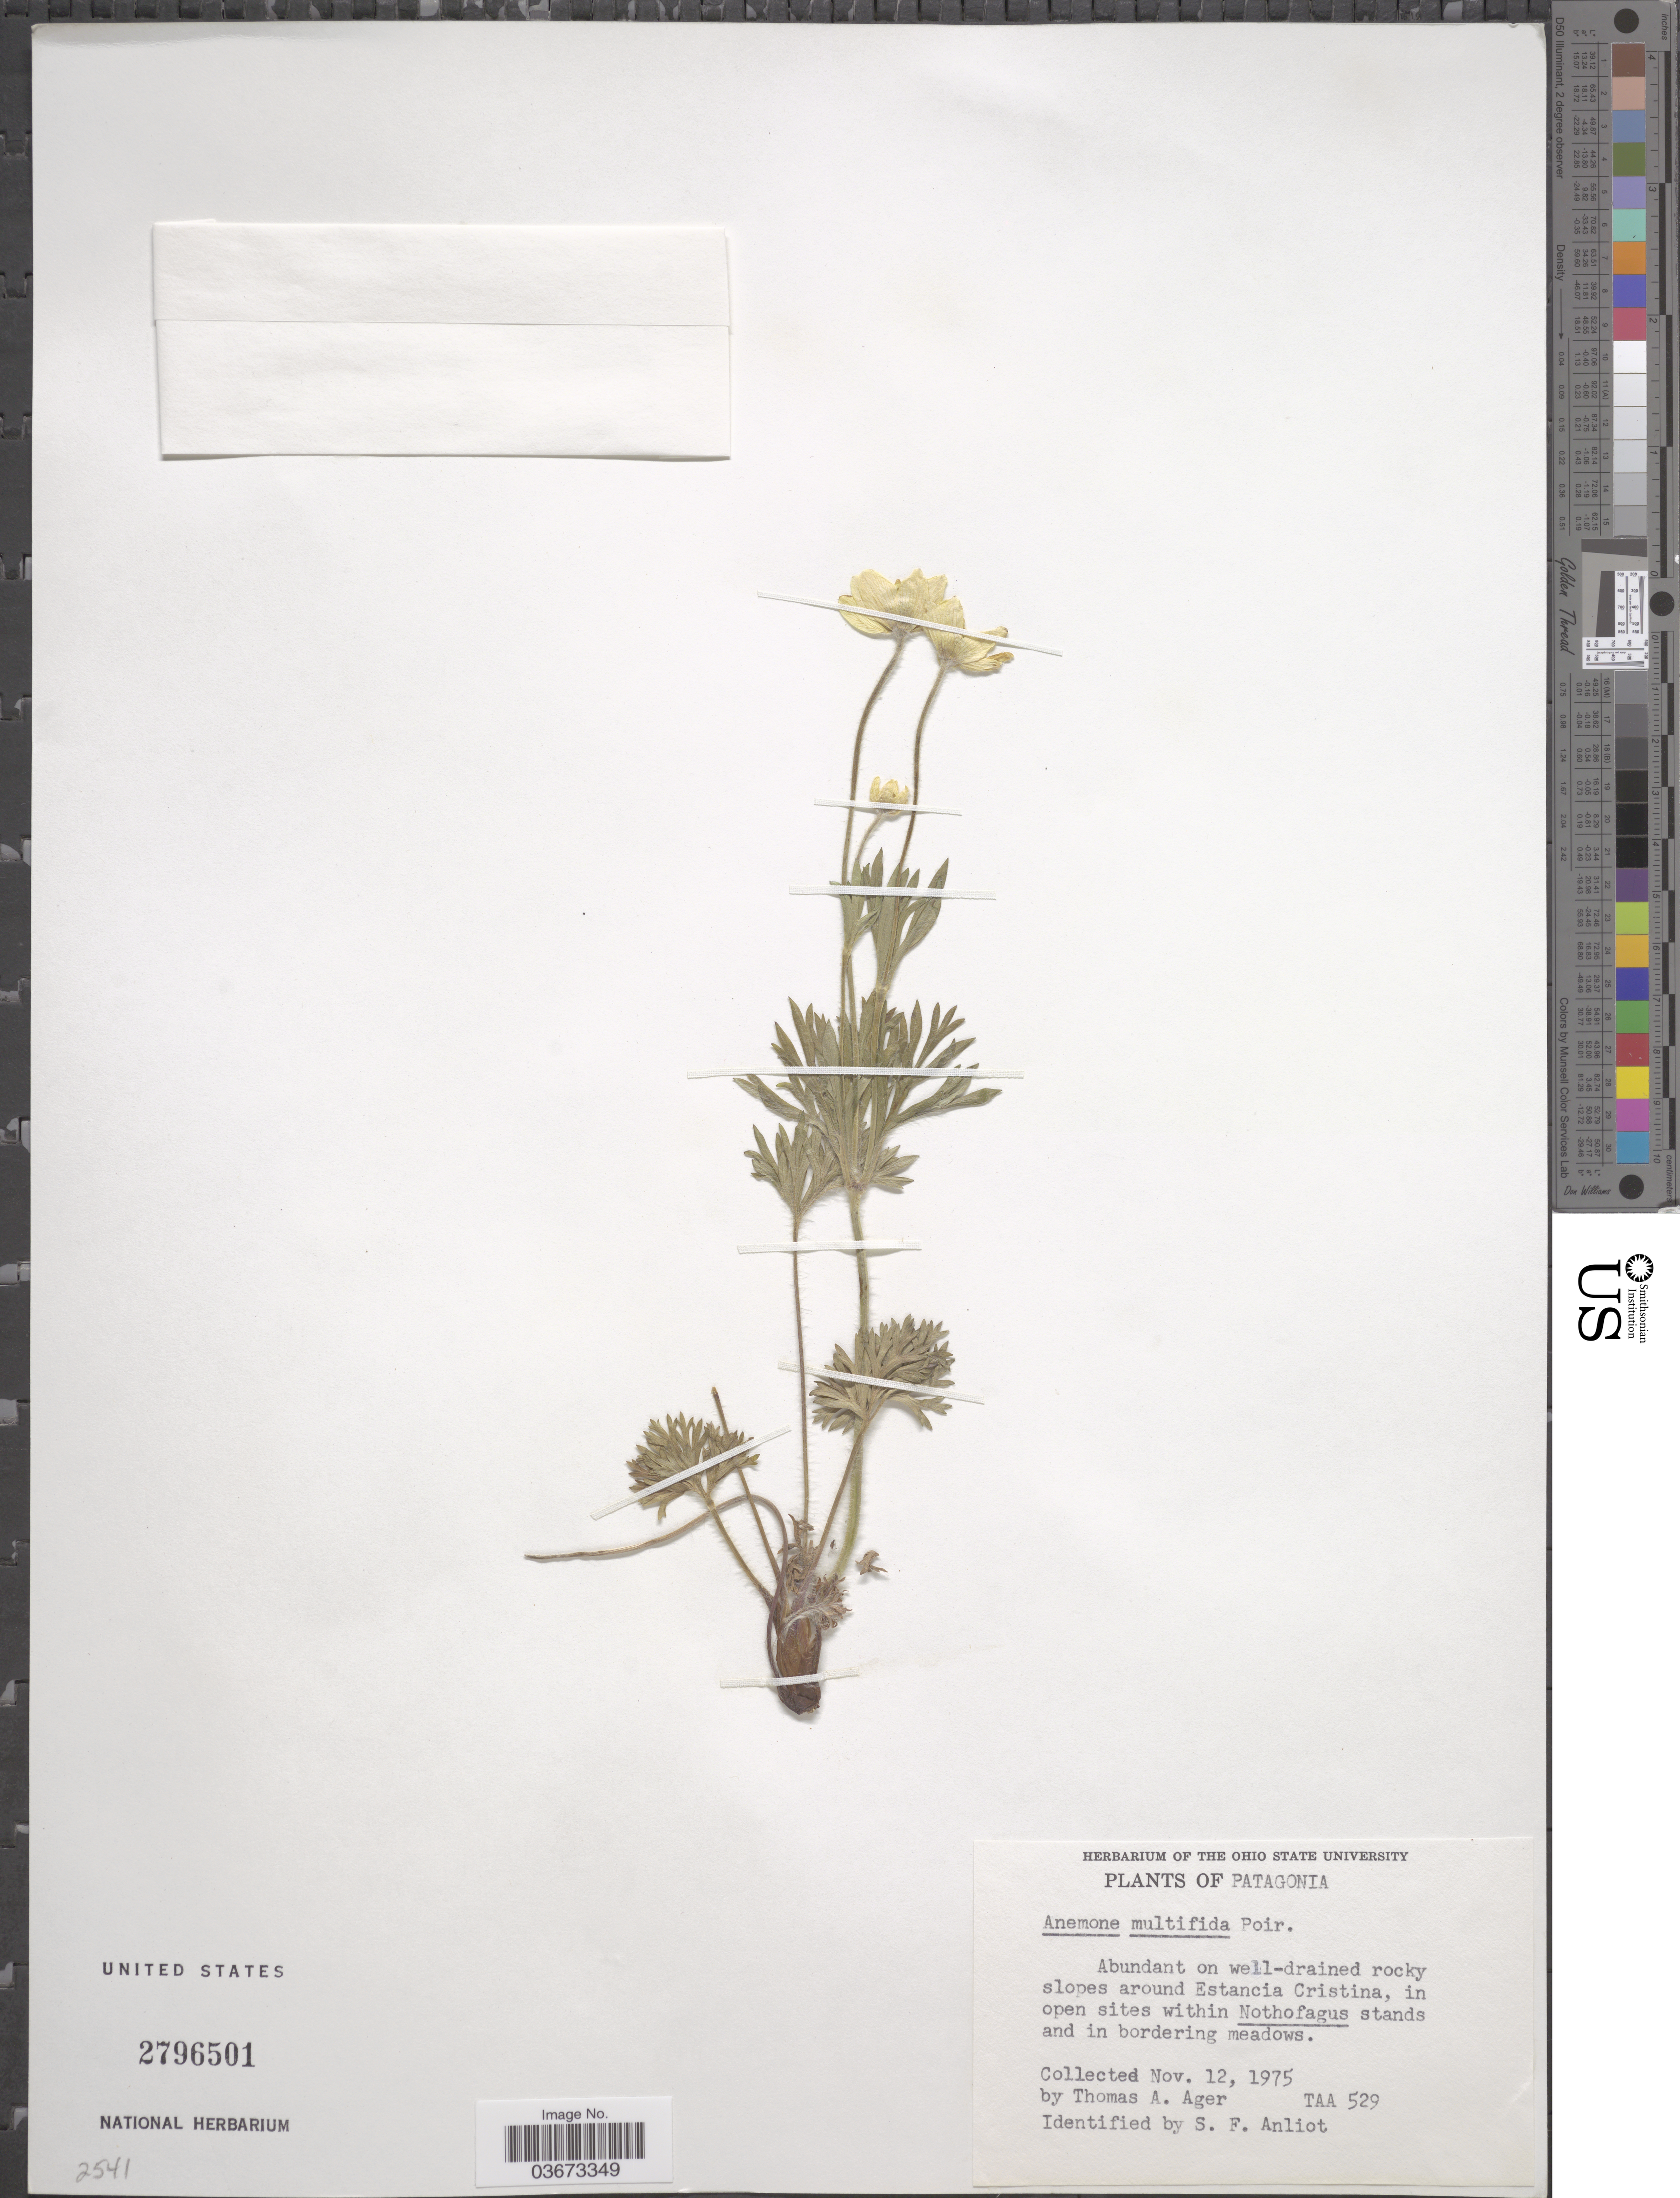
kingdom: Plantae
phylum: Tracheophyta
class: Magnoliopsida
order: Ranunculales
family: Ranunculaceae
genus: Anemone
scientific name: Anemone multifida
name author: Poir.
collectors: T. A. Ager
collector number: TAA 529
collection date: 1975-11-12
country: Argentina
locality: Patagonia. Slopes around Estancia Cristina.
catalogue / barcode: US 2796501